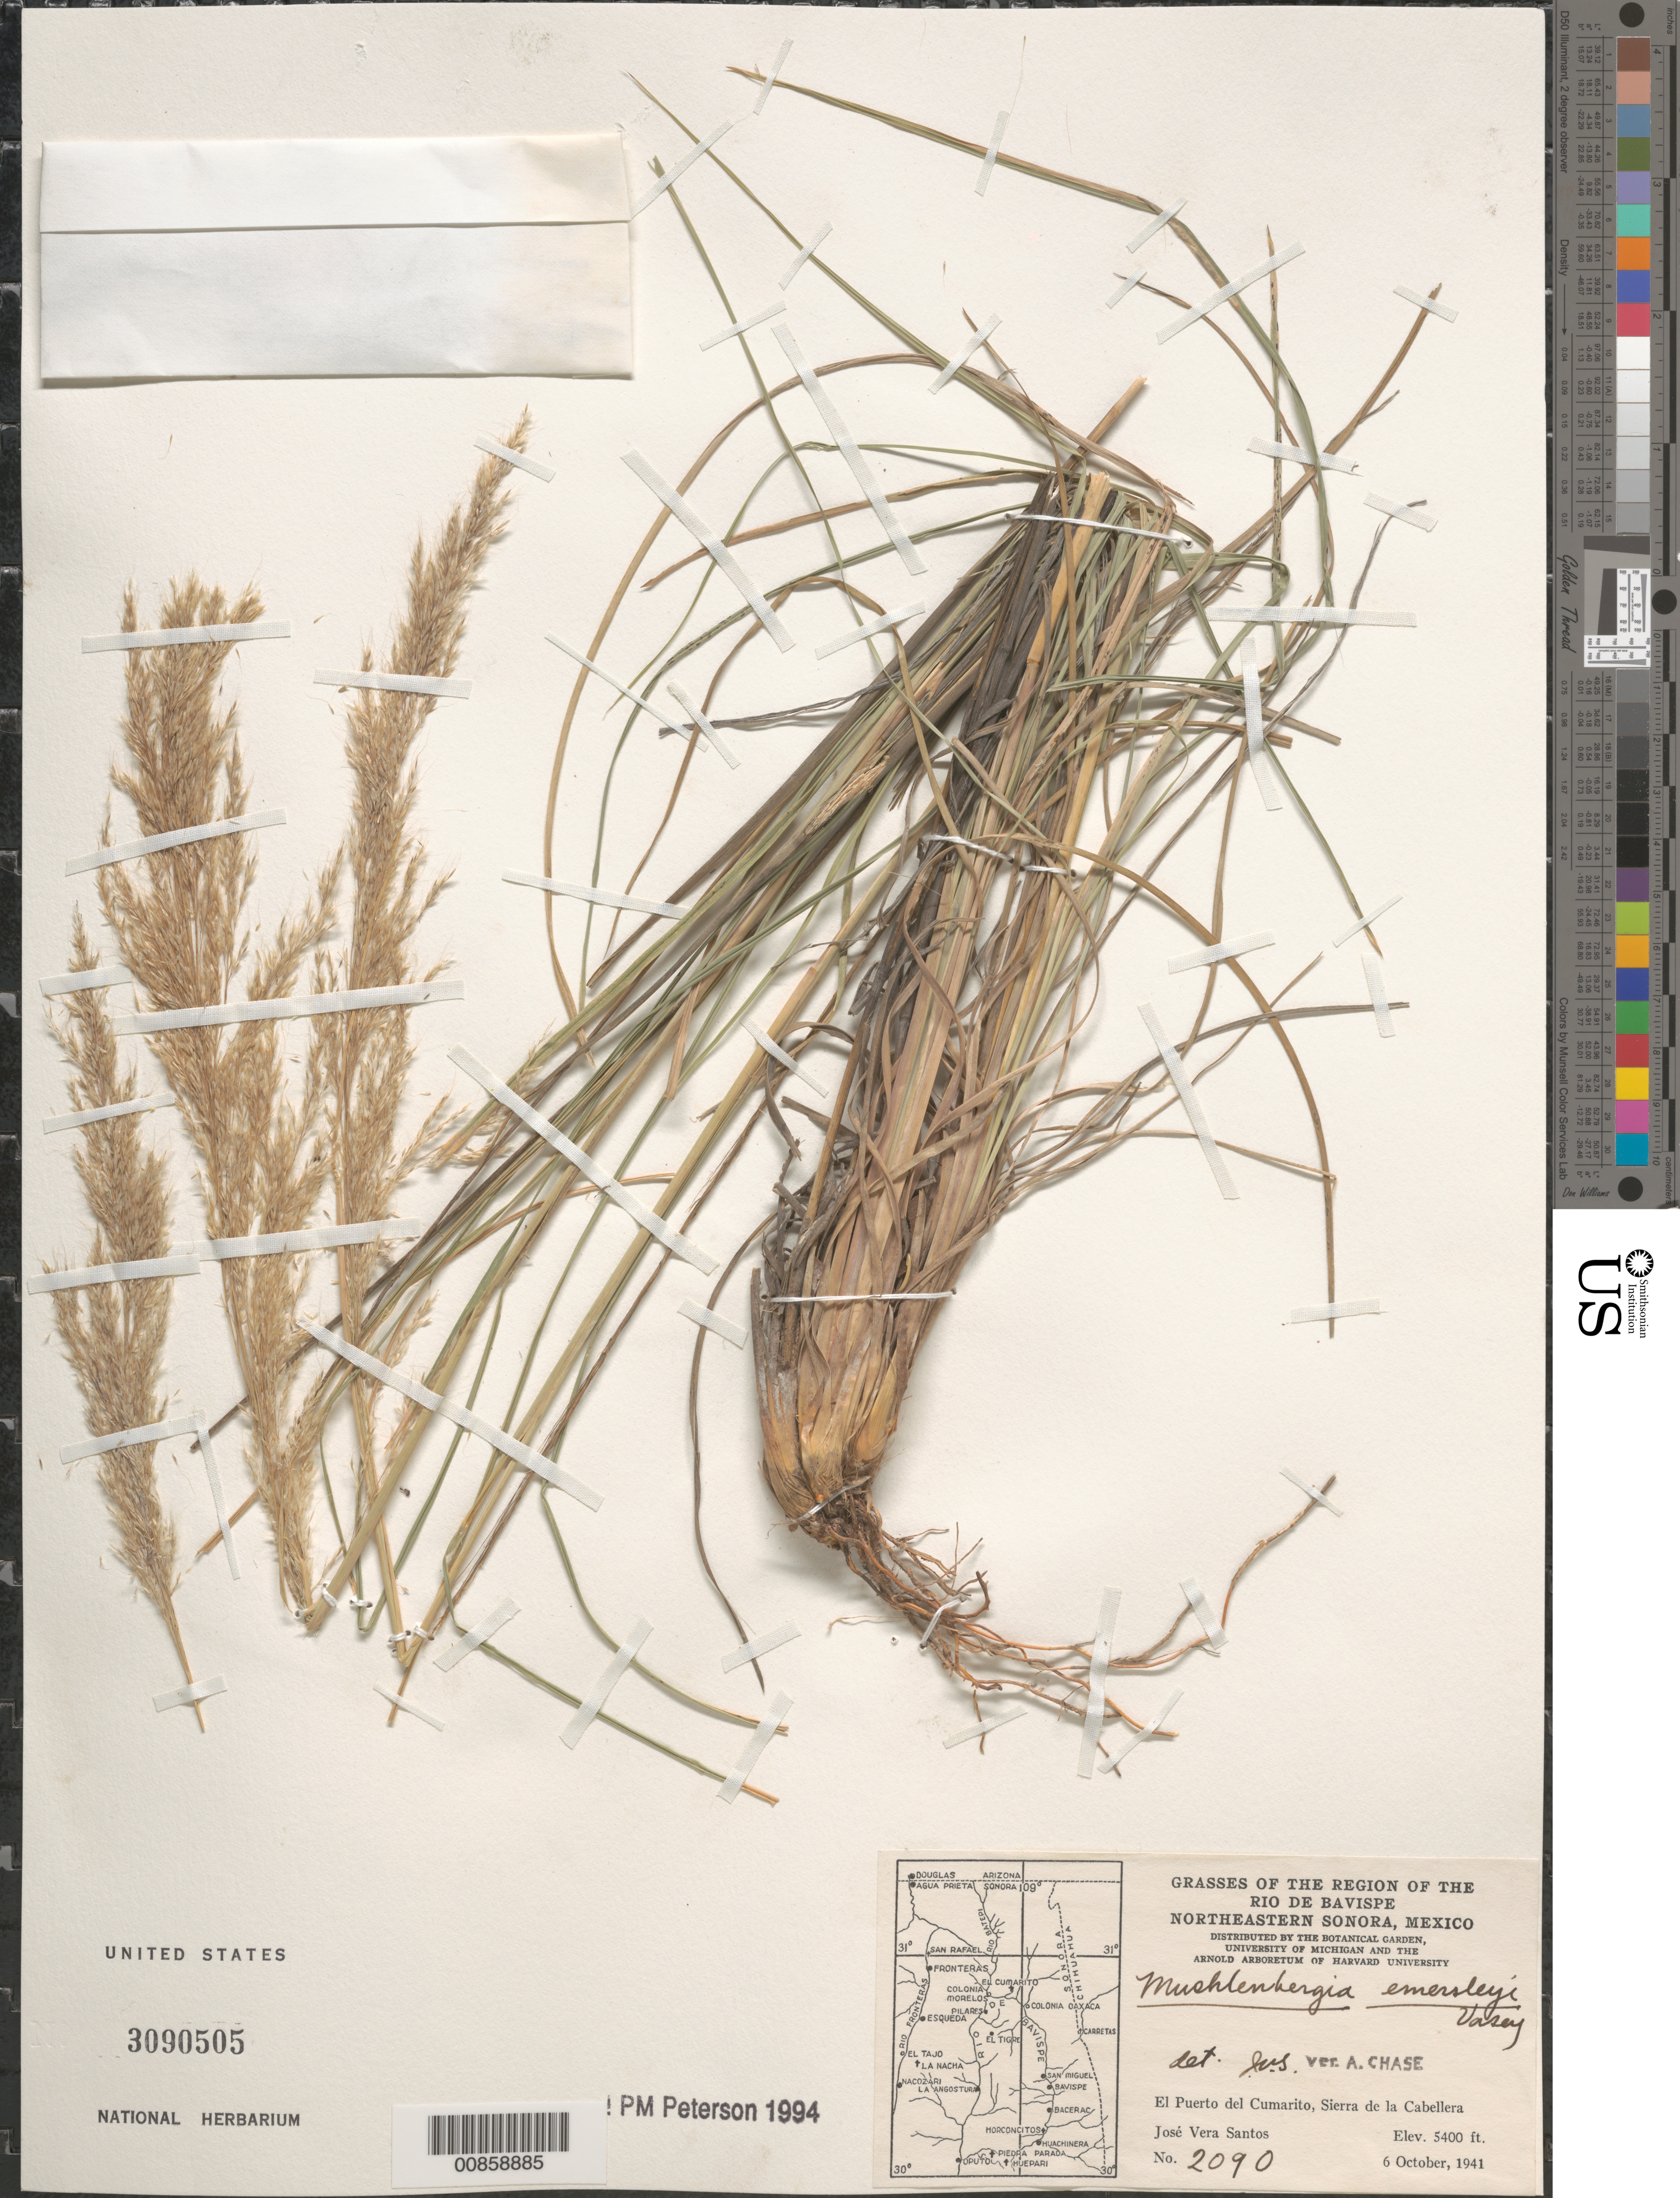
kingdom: Plantae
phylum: Tracheophyta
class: Liliopsida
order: Poales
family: Poaceae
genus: Muhlenbergia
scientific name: Muhlenbergia emersleyi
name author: Vasey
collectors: J. Vera Santos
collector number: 2090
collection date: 1941-10-06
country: Mexico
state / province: Sonora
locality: The Region of the Rio de Bavispe. Northeastern Sonora. El Puerto del Cumarito, Sierra de la Cabellera.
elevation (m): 1646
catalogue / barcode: US 3090505